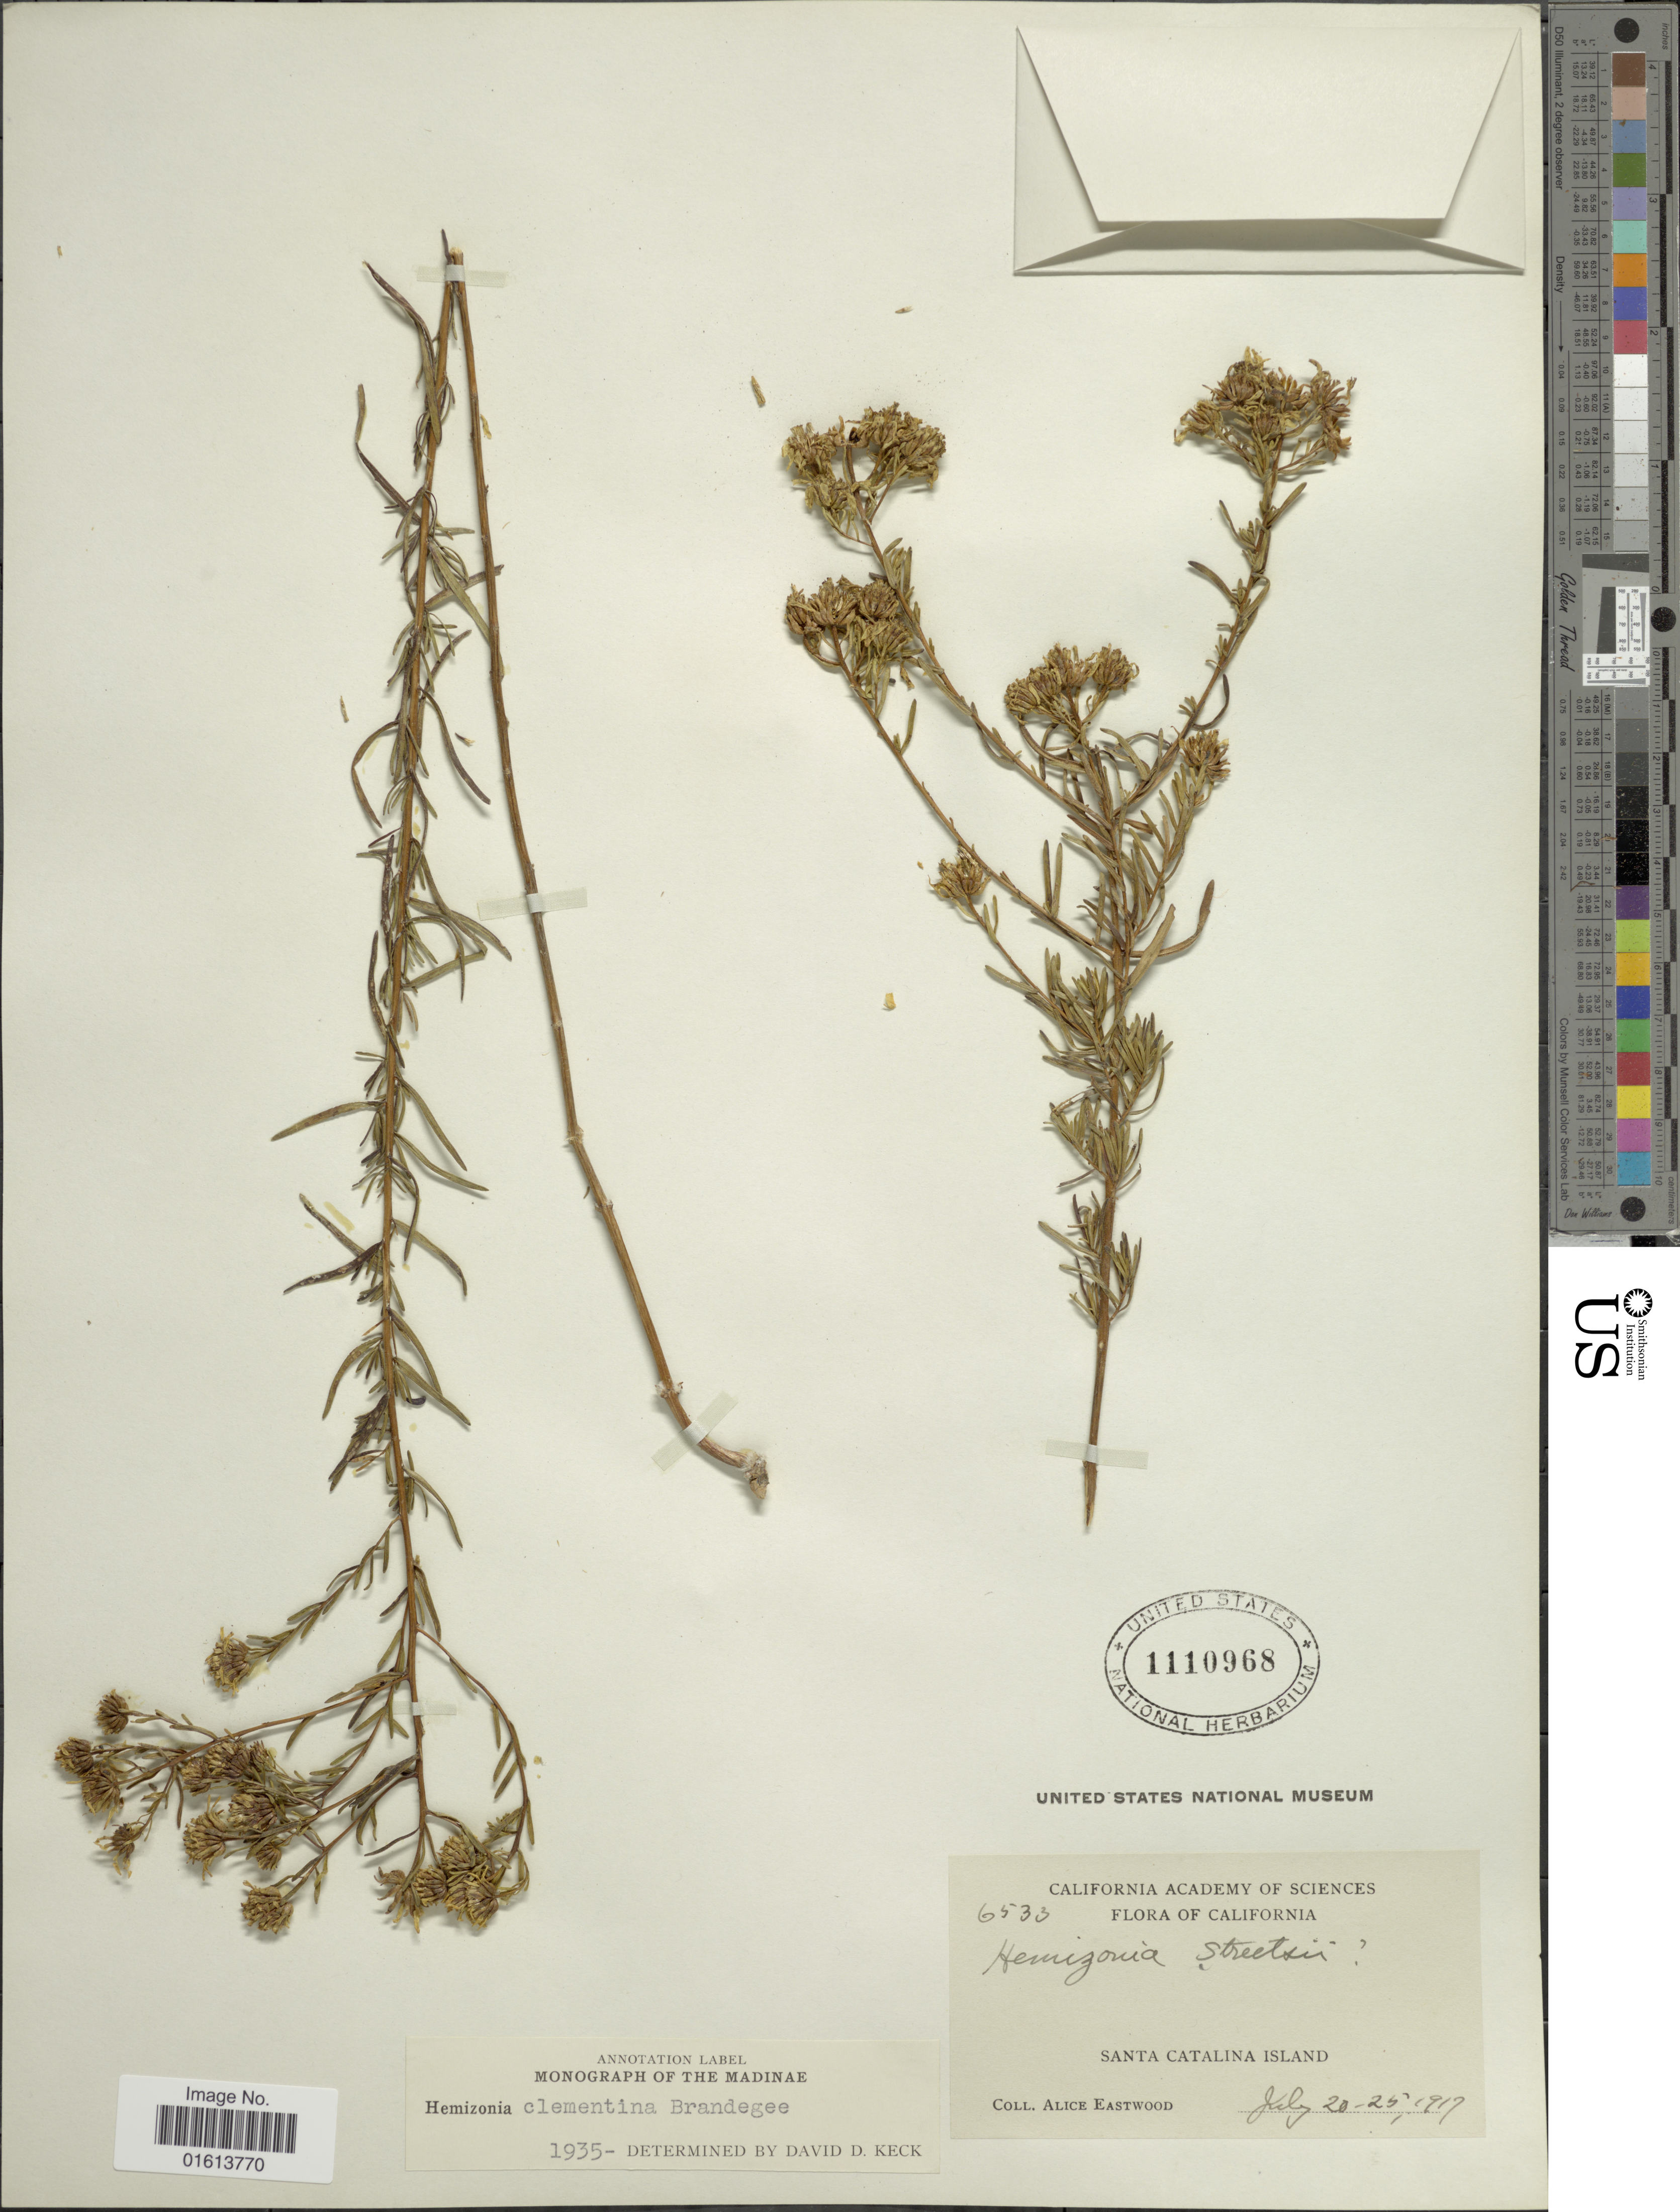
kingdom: Plantae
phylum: Tracheophyta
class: Magnoliopsida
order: Asterales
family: Asteraceae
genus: Deinandra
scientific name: Deinandra clementina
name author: (Brandegee) B.G. Baldwin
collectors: A. Eastwood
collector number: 6533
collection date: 1917-07-20/1917-07-25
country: United States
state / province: California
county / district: Los Angeles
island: Santa Catalina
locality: California. Santa Catalina Island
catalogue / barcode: US 1110968